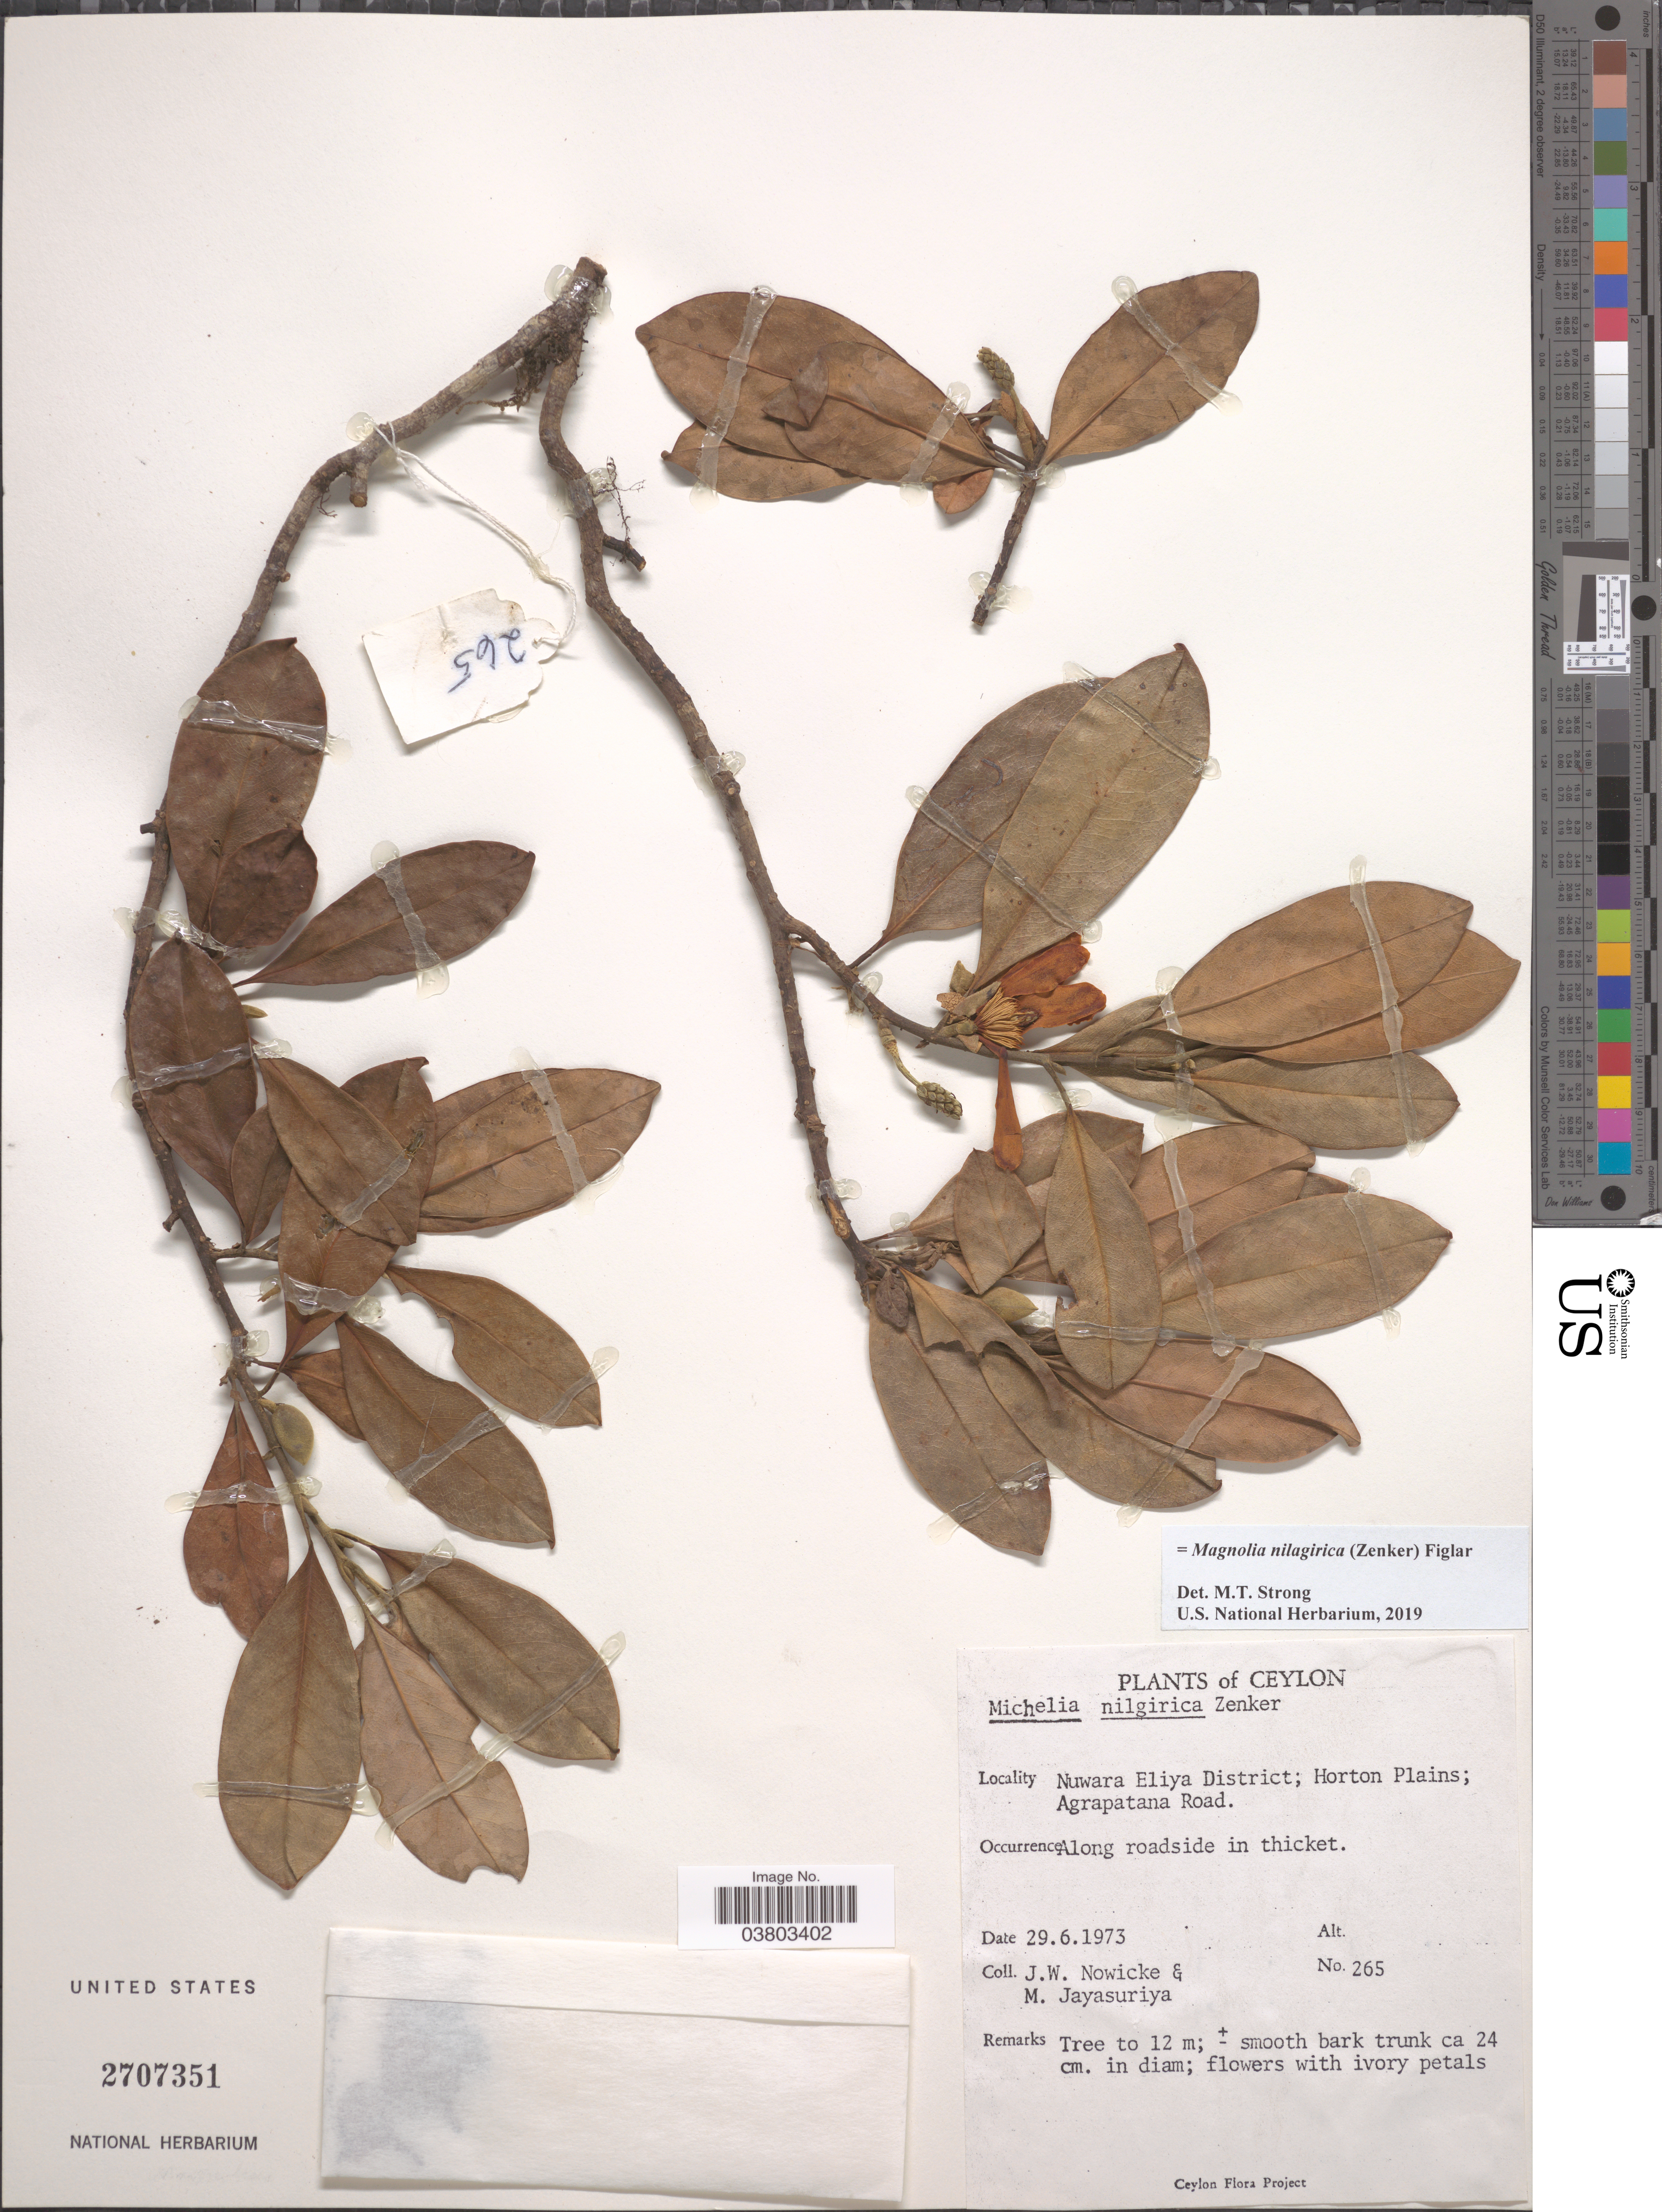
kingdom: Plantae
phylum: Tracheophyta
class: Magnoliopsida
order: Magnoliales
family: Magnoliaceae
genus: Magnolia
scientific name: Magnolia nilagirica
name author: (Zenker) Figlar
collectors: J. W. Nowicke & M. Jayasuriya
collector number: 265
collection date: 1973-06-29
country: Sri Lanka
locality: Ceylon. Nuwara Eliya District; Horton Plains; Agrapatana Road.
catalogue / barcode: US 2707351